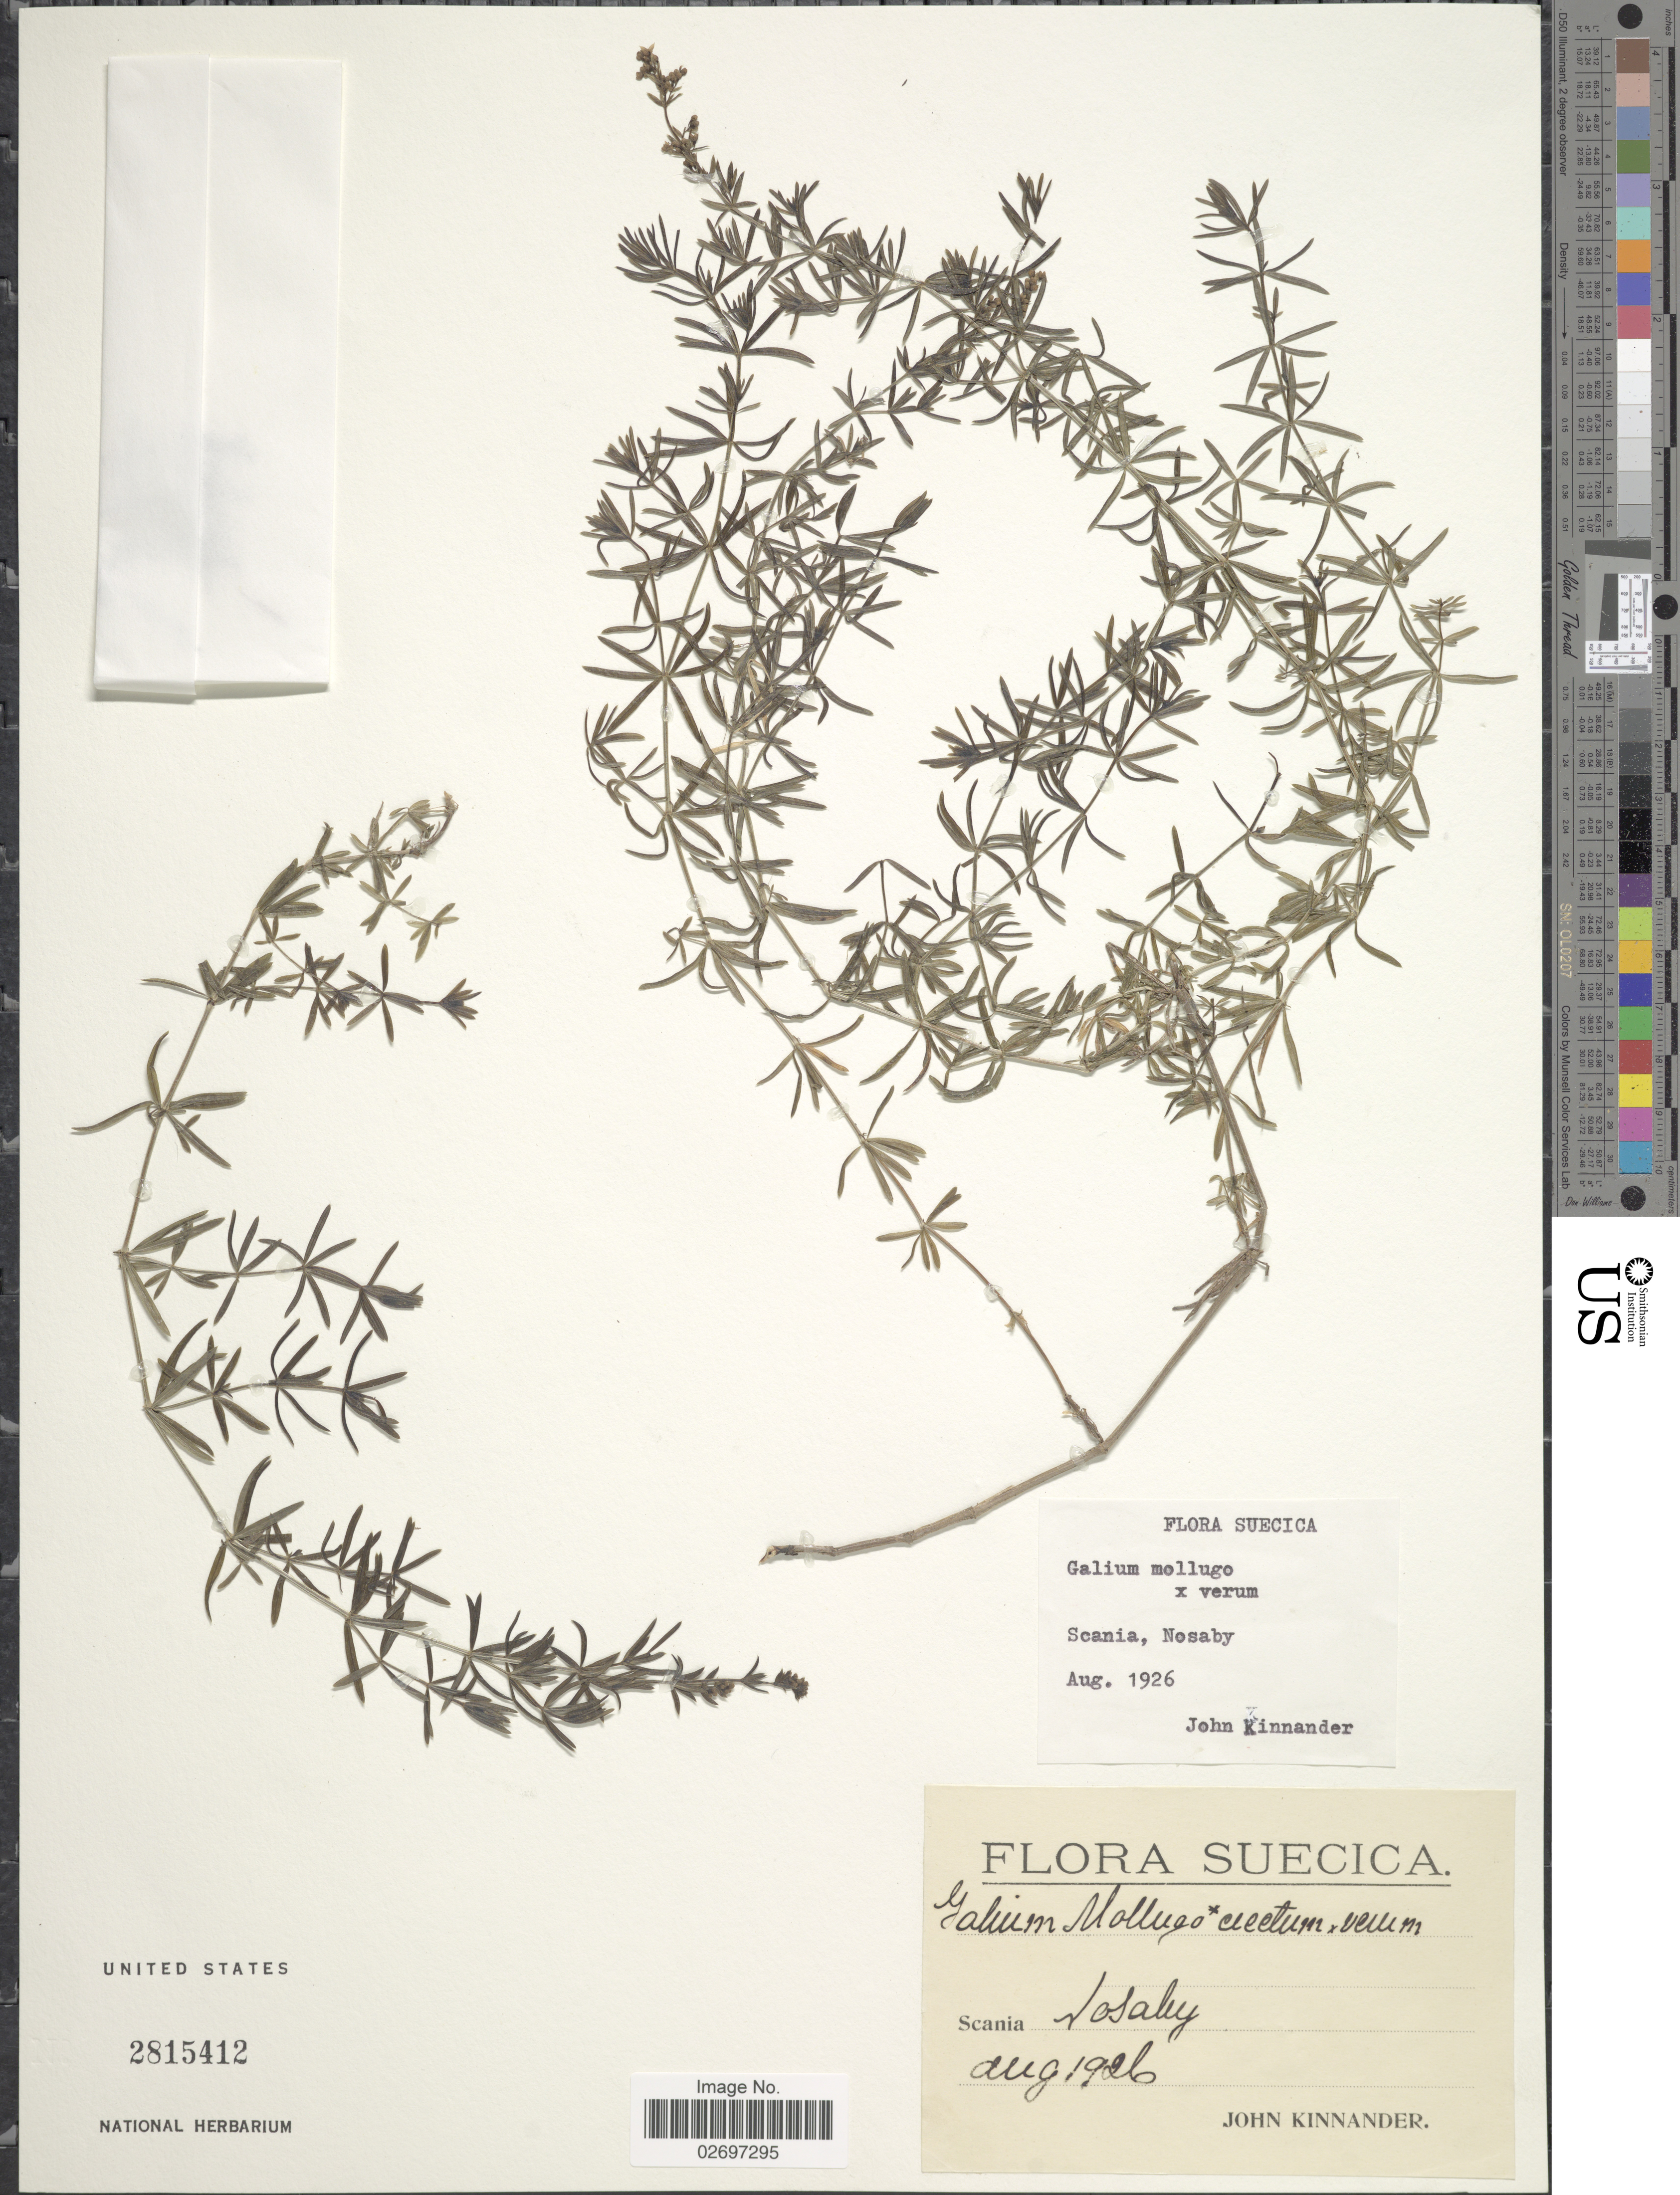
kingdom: Plantae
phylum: Tracheophyta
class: Magnoliopsida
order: Gentianales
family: Rubiaceae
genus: Galium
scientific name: Galium mollugo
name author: L.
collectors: J. Kinnander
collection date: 1926-08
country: Sweden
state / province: Skåne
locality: Suecica. Scania. Nosaby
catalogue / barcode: US 2815412